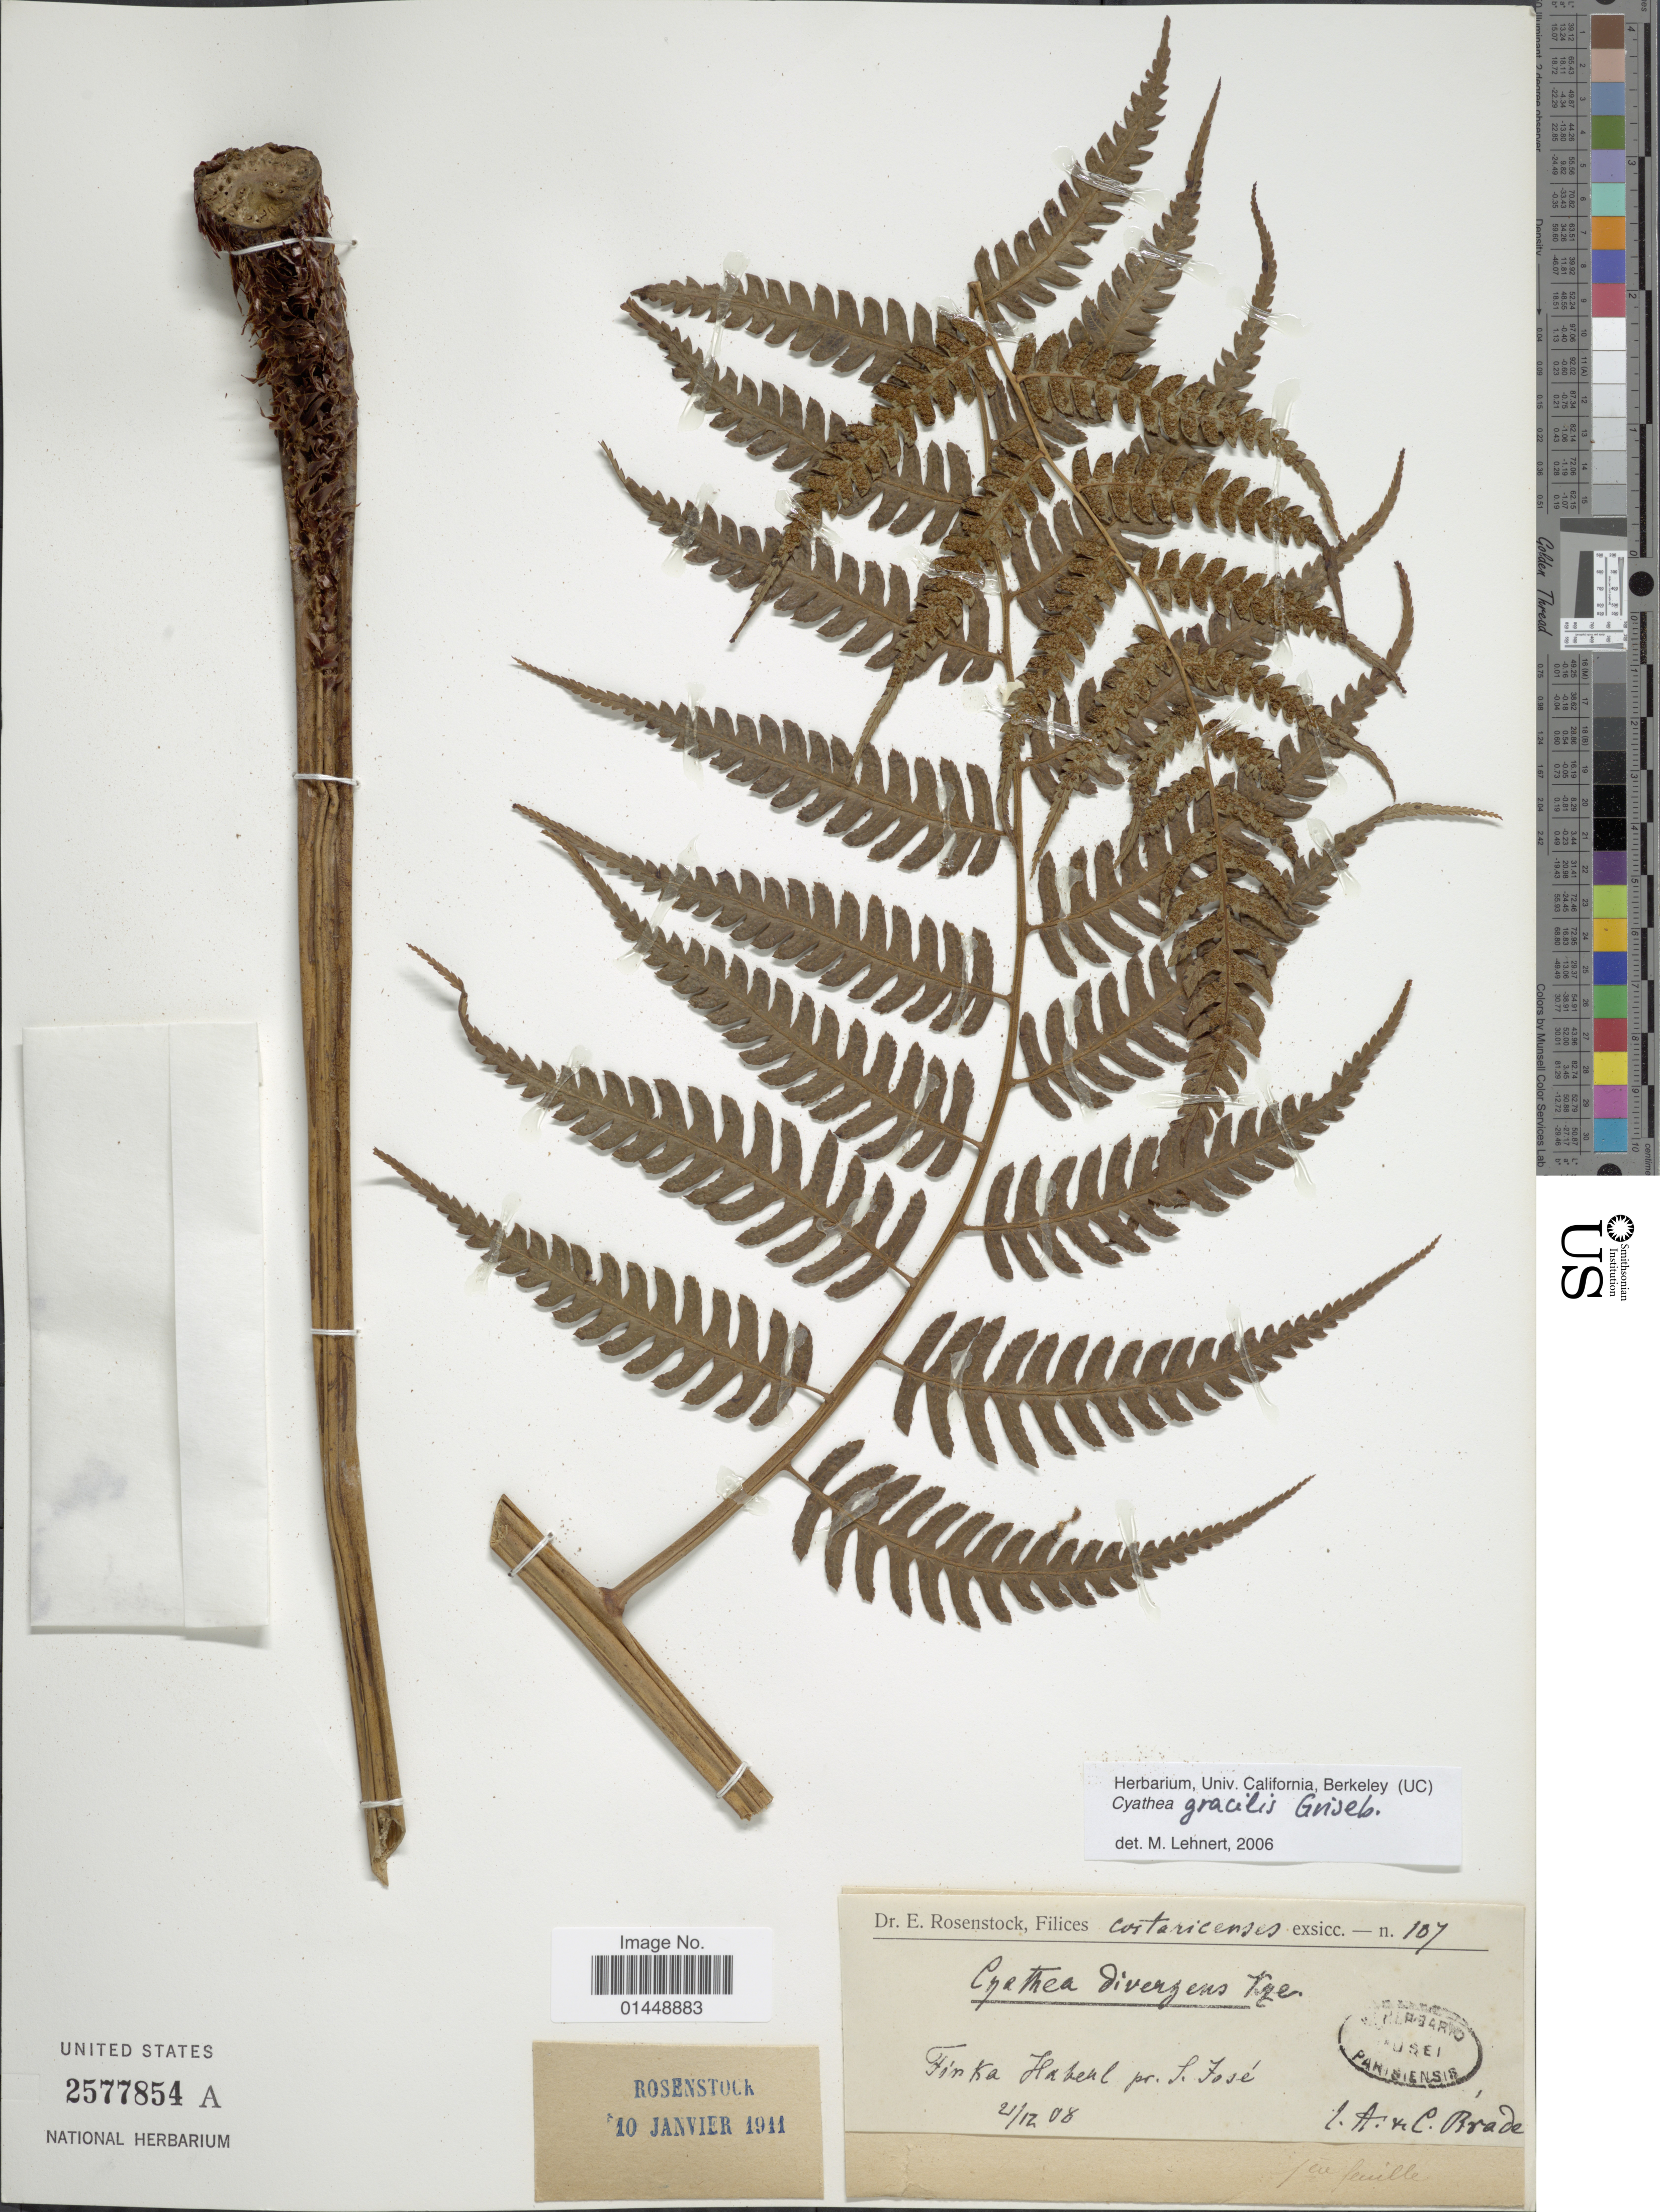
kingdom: Plantae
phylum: Tracheophyta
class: Polypodiopsida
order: Cyatheales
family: Cyatheaceae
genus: Cyathea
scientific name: Cyathea gracilis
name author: Gris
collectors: A. Brade & C. Brade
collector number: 107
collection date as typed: Transcribed d/m/y: 21/12/08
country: Costa Rica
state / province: San José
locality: Finka Habenl pr. S. José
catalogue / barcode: US 2577854A